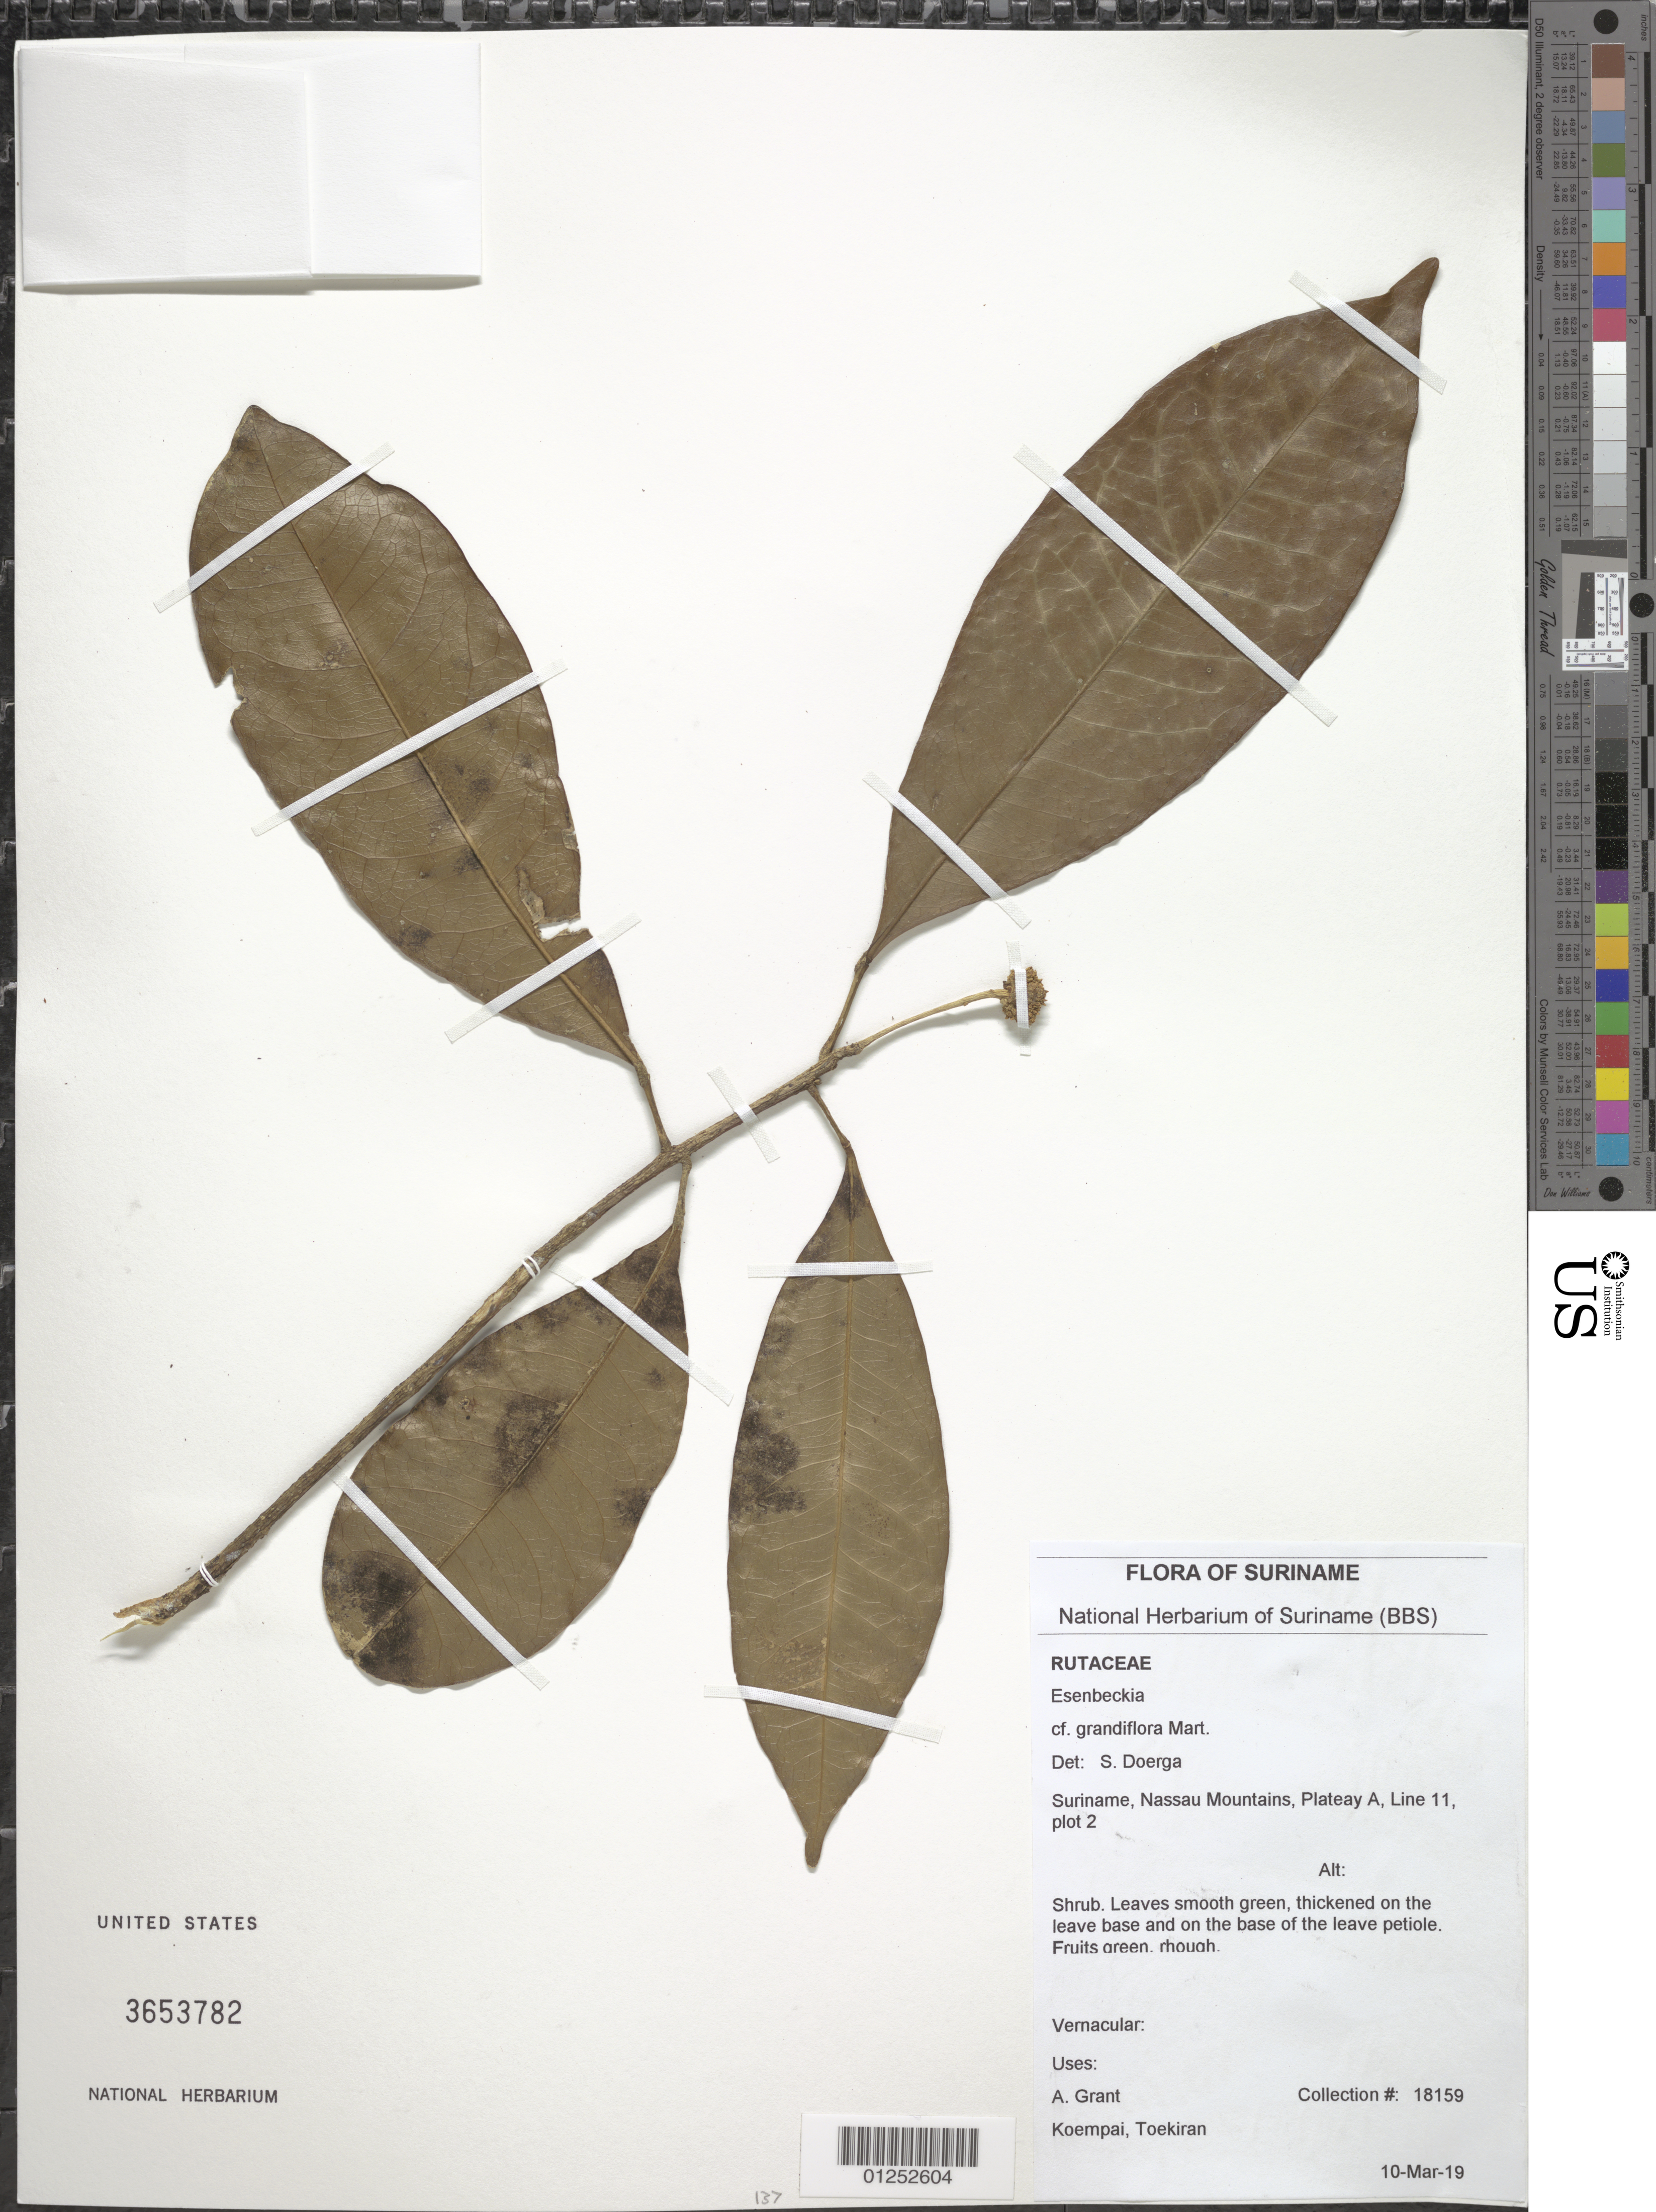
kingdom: Plantae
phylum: Tracheophyta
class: Magnoliopsida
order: Sapindales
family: Rutaceae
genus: Esenbeckia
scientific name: Esenbeckia grandiflora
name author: Mart.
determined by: Doerga, S.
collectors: A. Grant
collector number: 18159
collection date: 2010-03-19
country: Suriname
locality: Nassau Mountains, Plateau A, Line 11, plot 2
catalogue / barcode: US 3653782